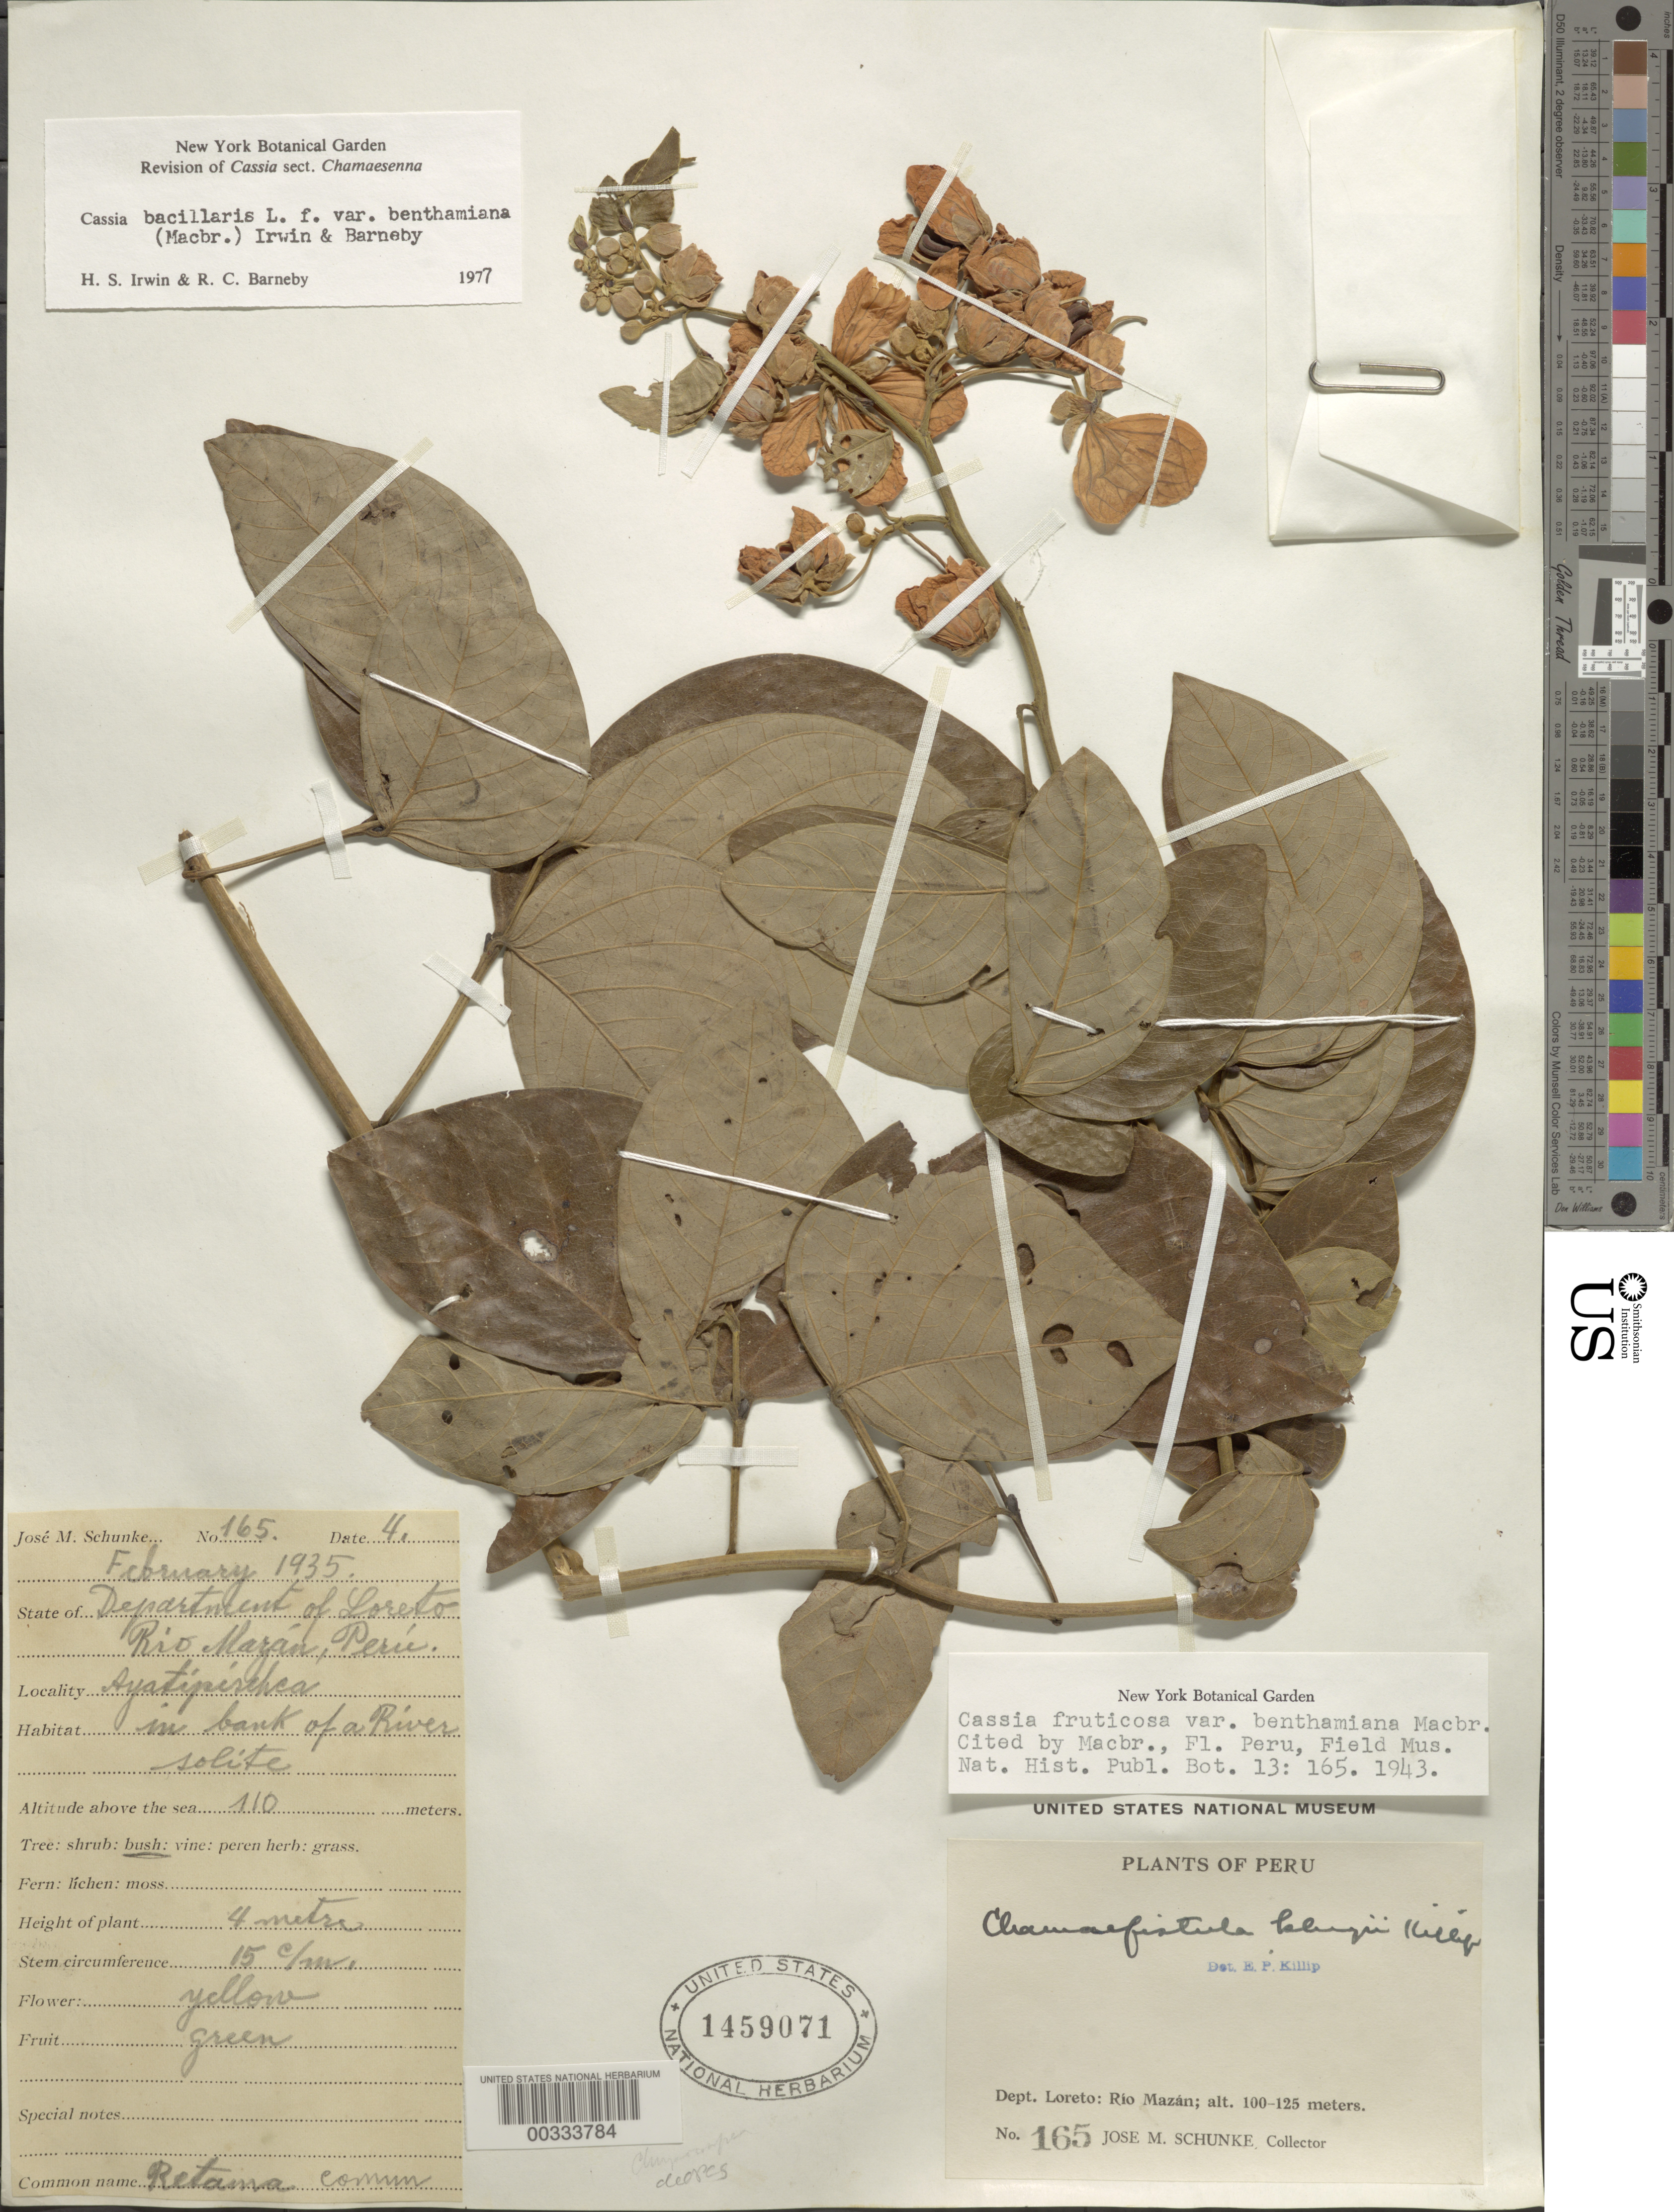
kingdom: Plantae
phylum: Tracheophyta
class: Magnoliopsida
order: Fabales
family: Fabaceae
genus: Senna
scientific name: Senna bacillaris var. benthamiana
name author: (J.F. Macbr.) H.S. Irwin & Barneby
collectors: J. Schunke Vigo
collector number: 165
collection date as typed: Feb 1935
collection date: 1935-02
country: Peru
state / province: Loreto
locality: Rio mazan; ayatipirehes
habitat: Bank of river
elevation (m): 100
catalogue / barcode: US 1459071